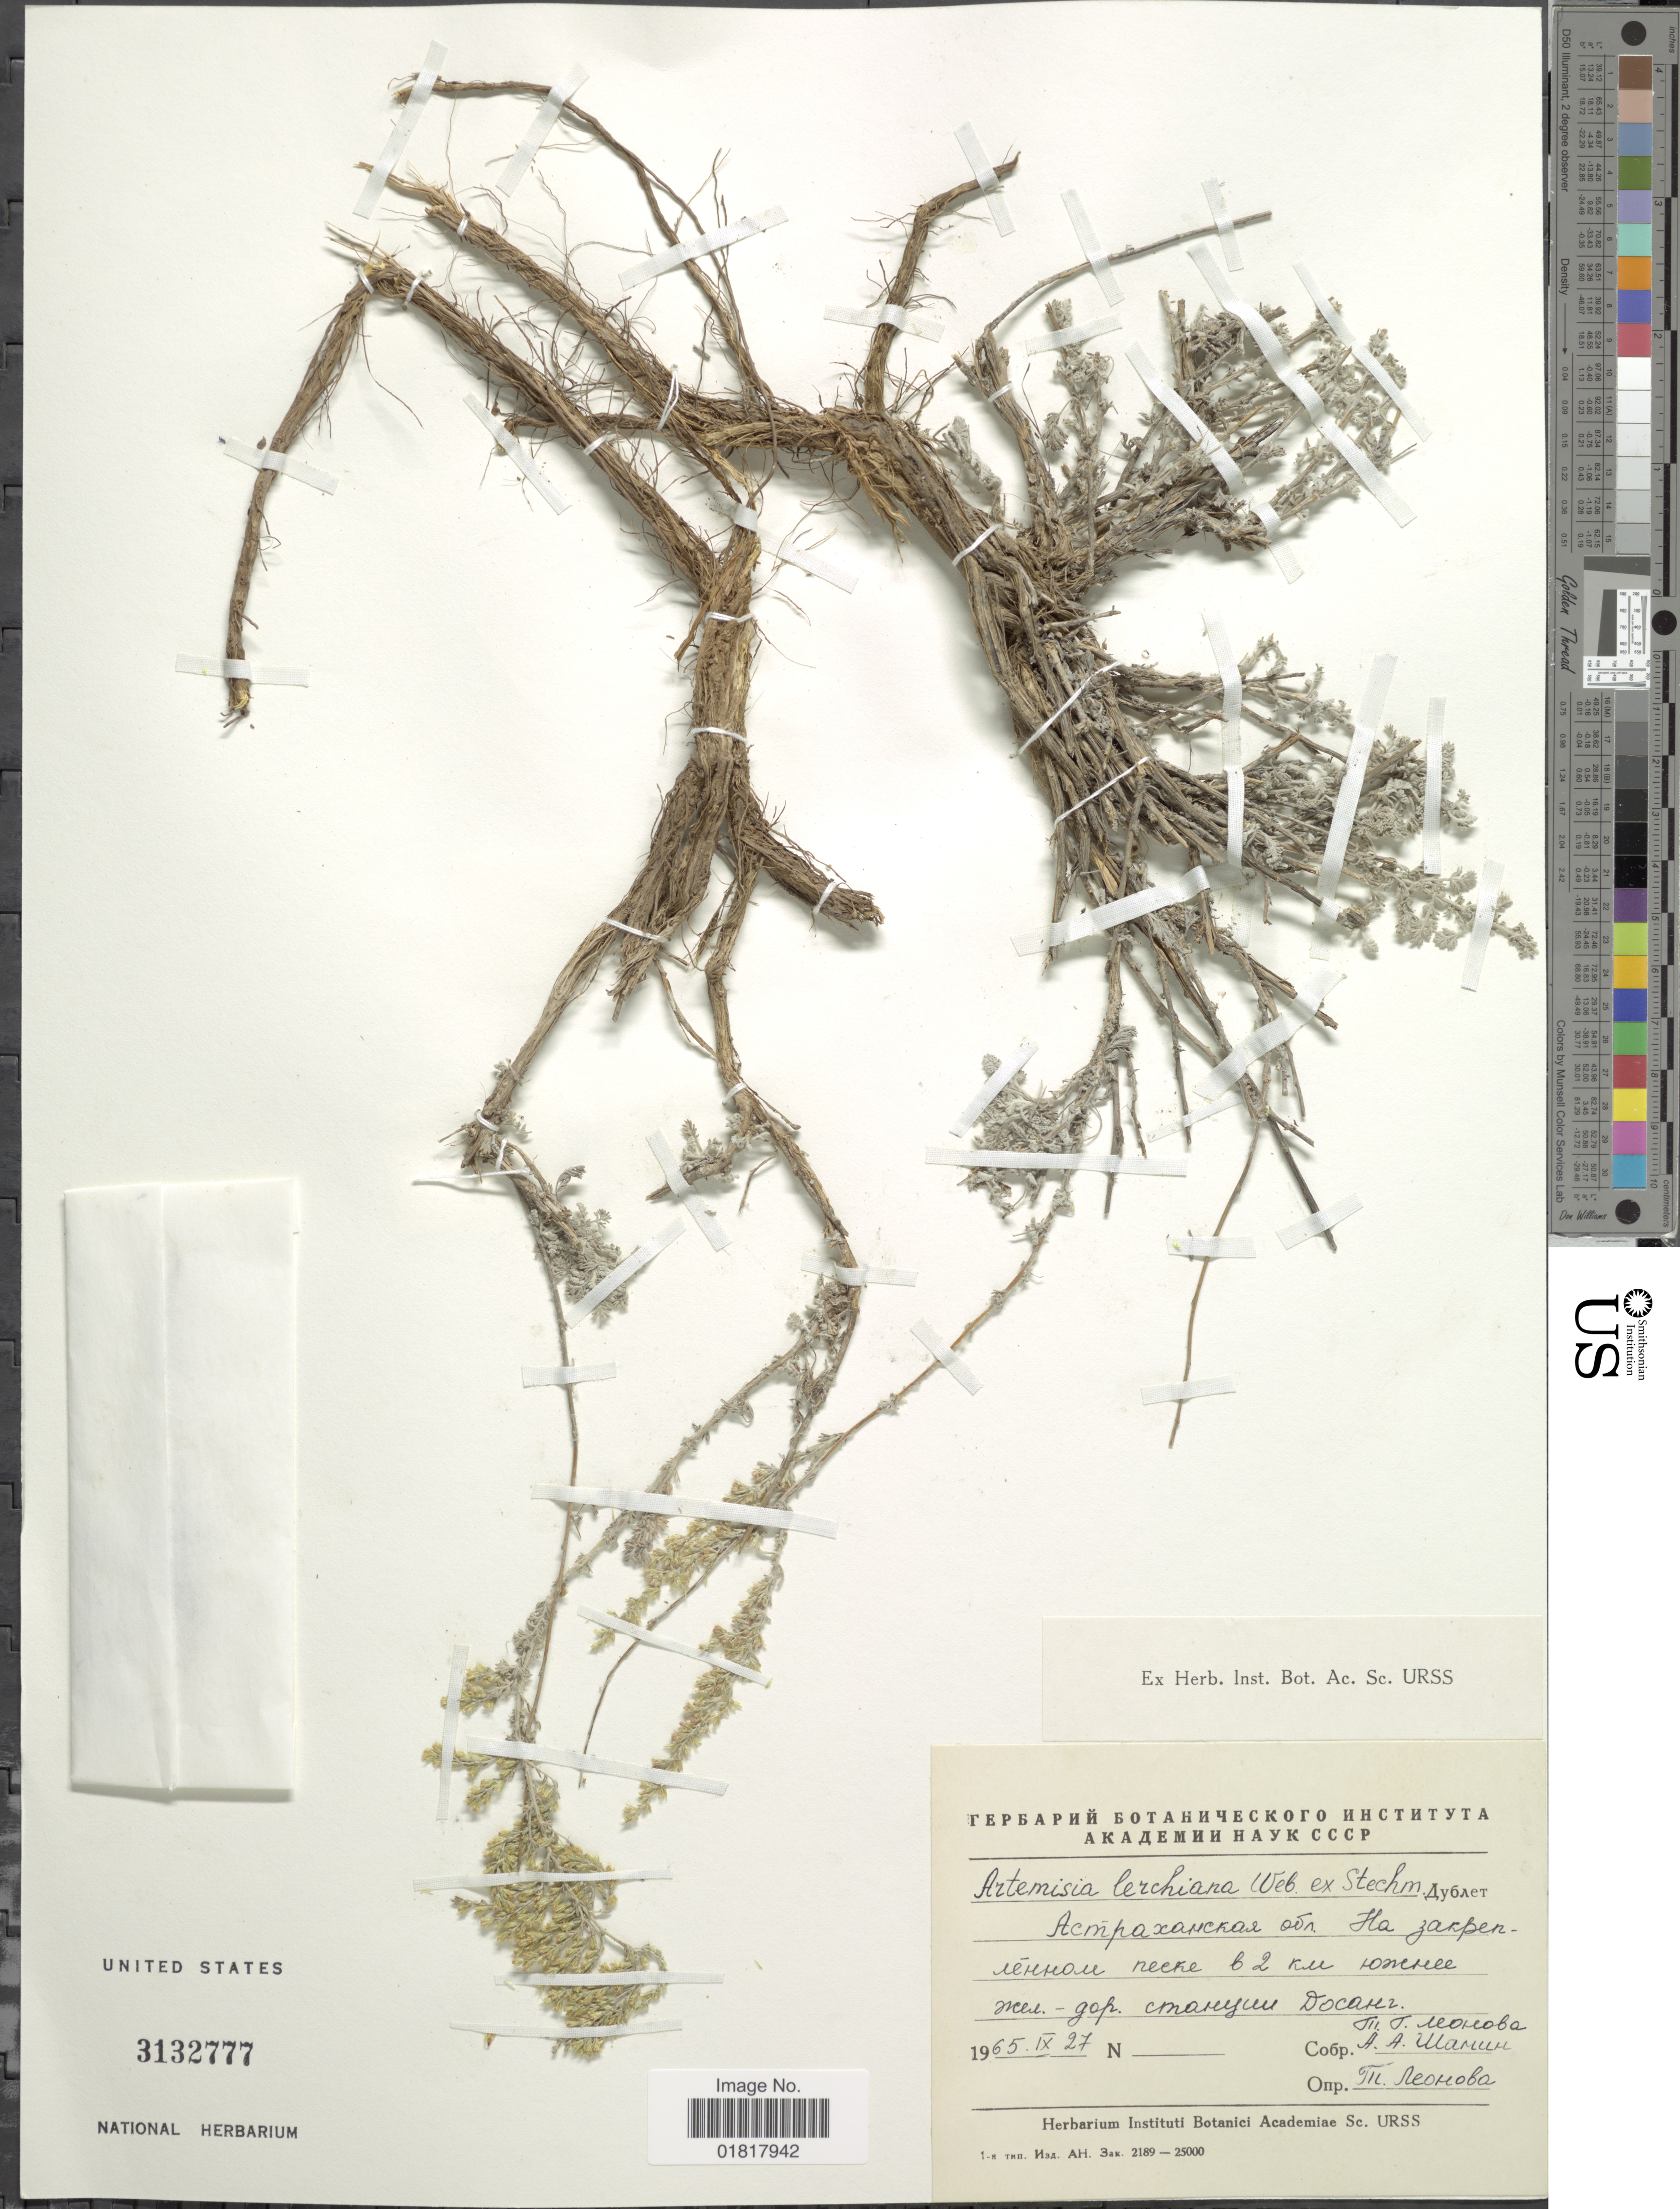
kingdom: Plantae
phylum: Tracheophyta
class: Magnoliopsida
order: Asterales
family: Asteraceae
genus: Artemisia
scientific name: Artemisia lercheana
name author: G.H. Weber ex Stechm.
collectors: Collector illegible & Collector illegible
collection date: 1965-09-27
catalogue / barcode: US 3132777